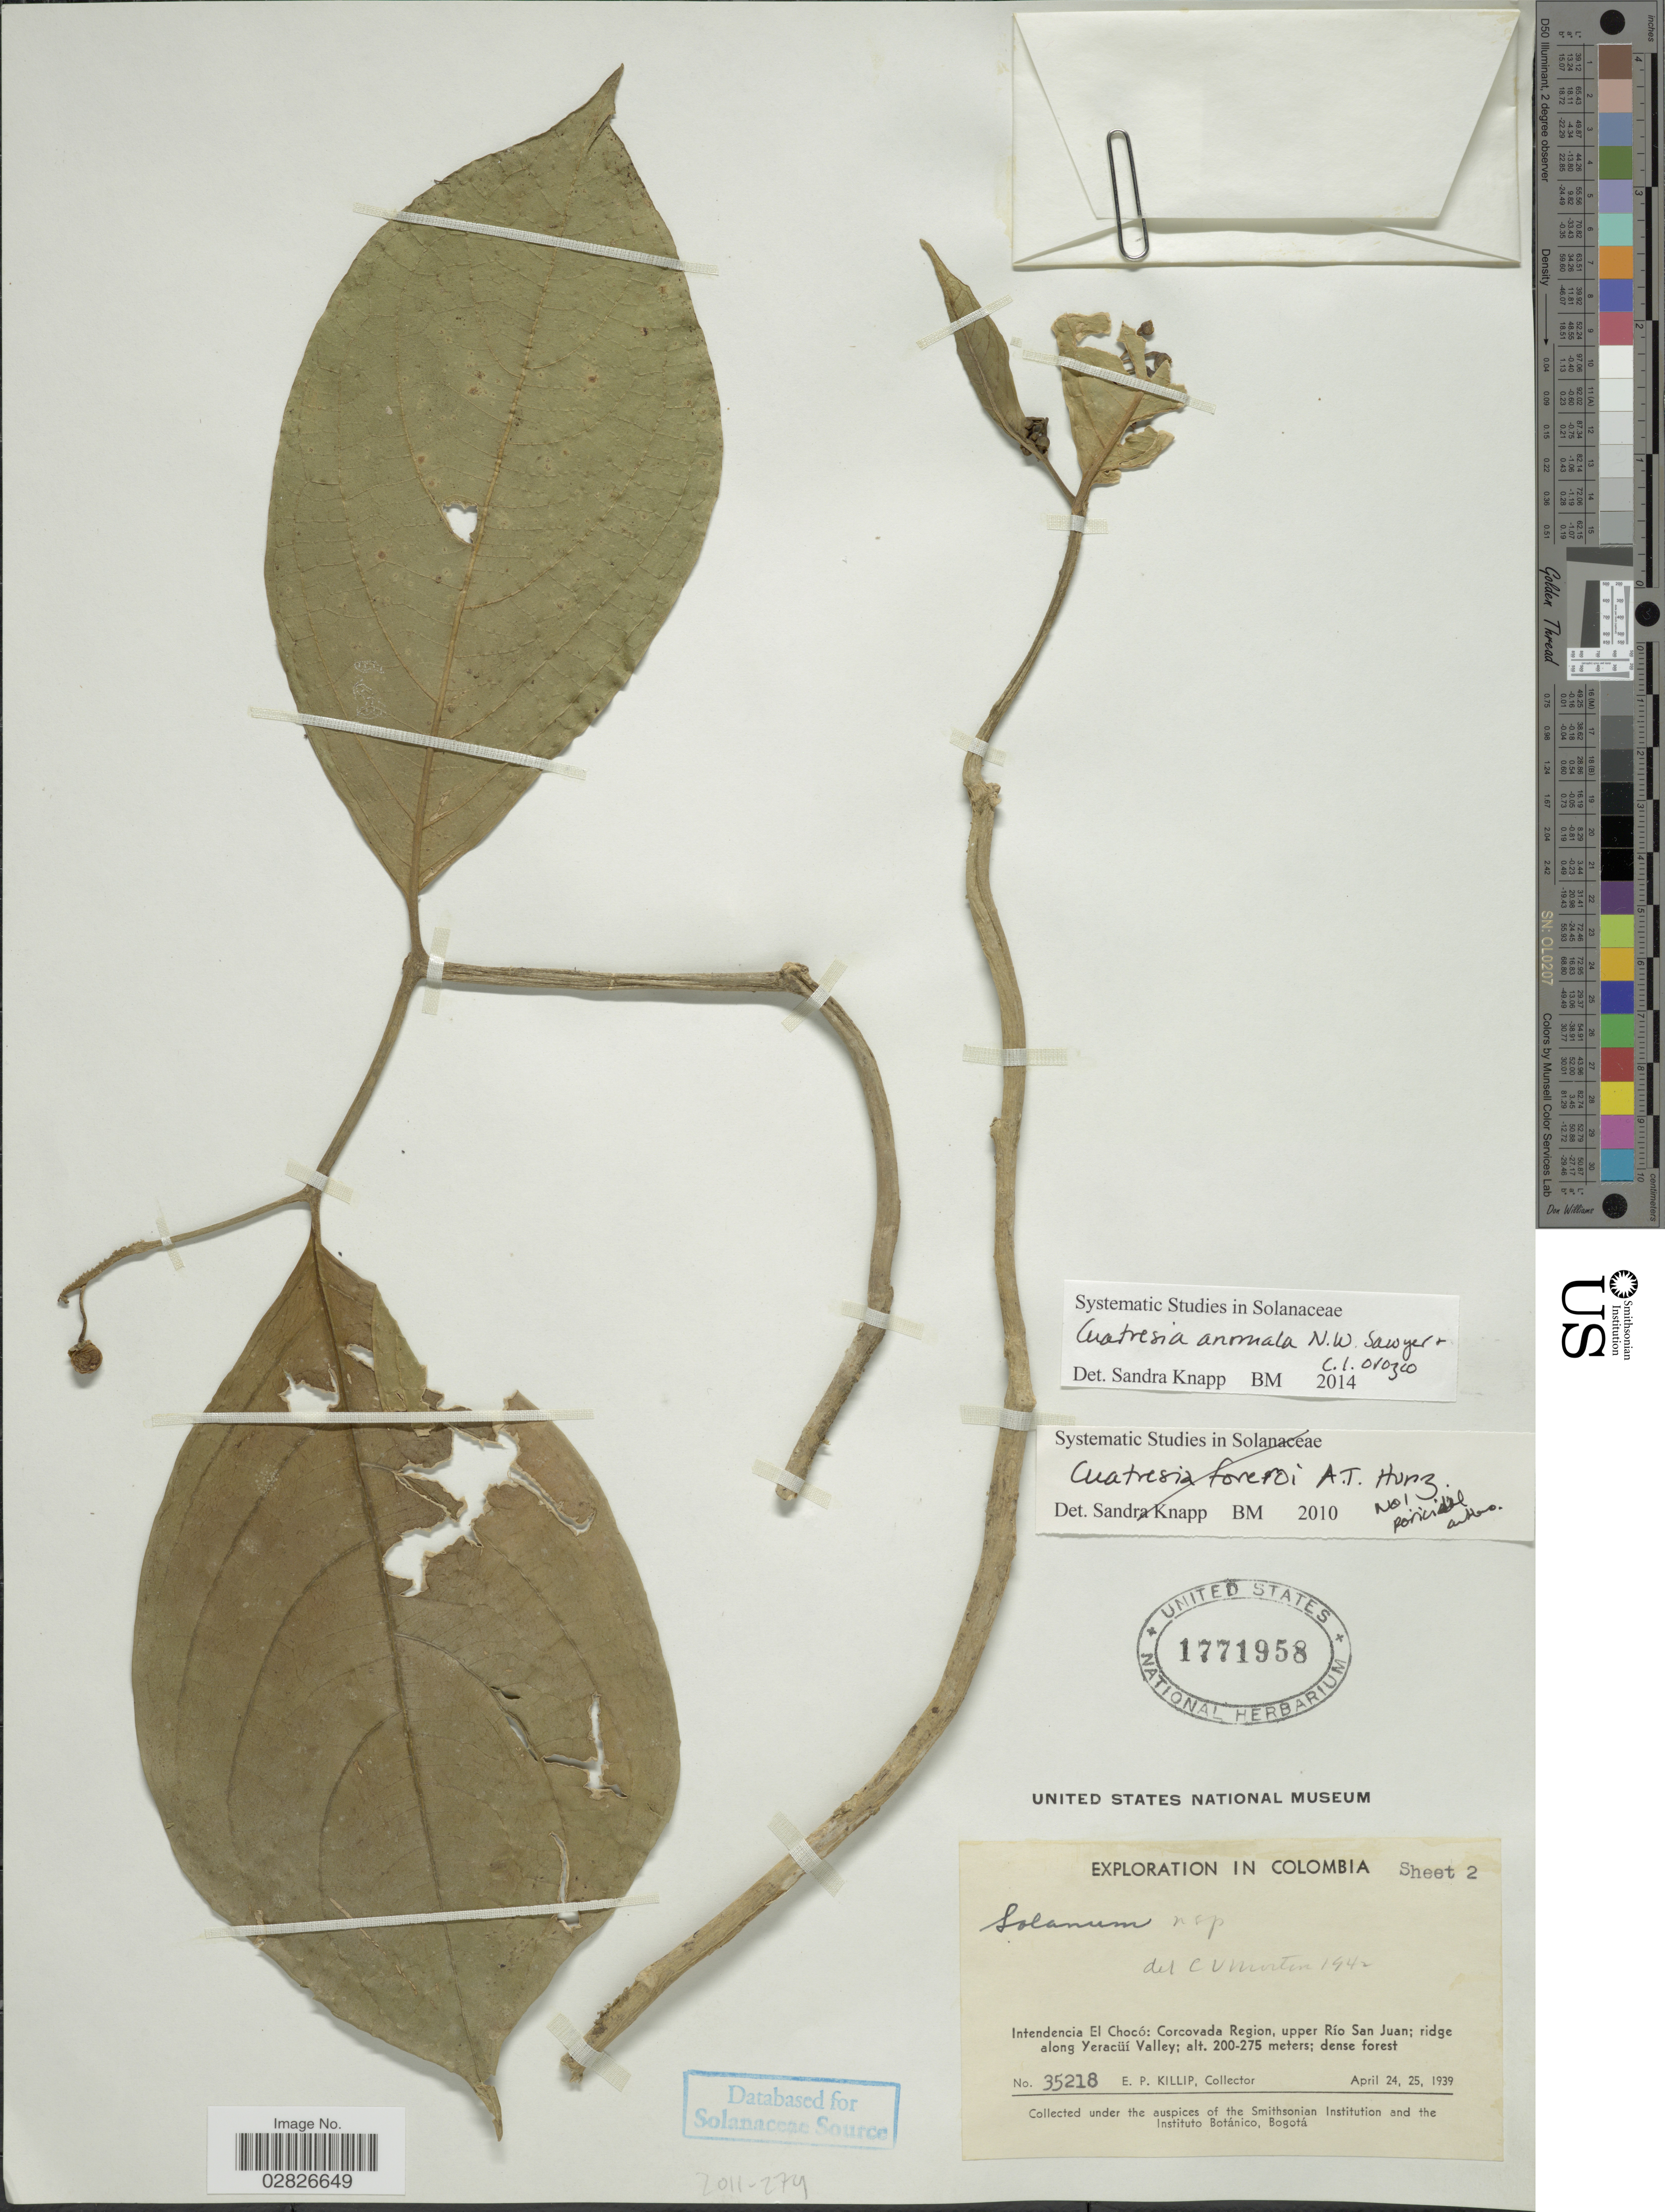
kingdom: Plantae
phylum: Tracheophyta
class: Magnoliopsida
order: Solanales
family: Solanaceae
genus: Cuatresia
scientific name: Cuatresia anomala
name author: N.W. Sawyer & C.I. Orozco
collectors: E. P. Killip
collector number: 35218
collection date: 1939-04-24/1939-04-25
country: Colombia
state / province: Chocó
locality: Intendencia El Chocó, Corcovada Region, upper Río San Juan, ridge along Yeracüí Valley.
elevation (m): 200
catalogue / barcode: US 1771958